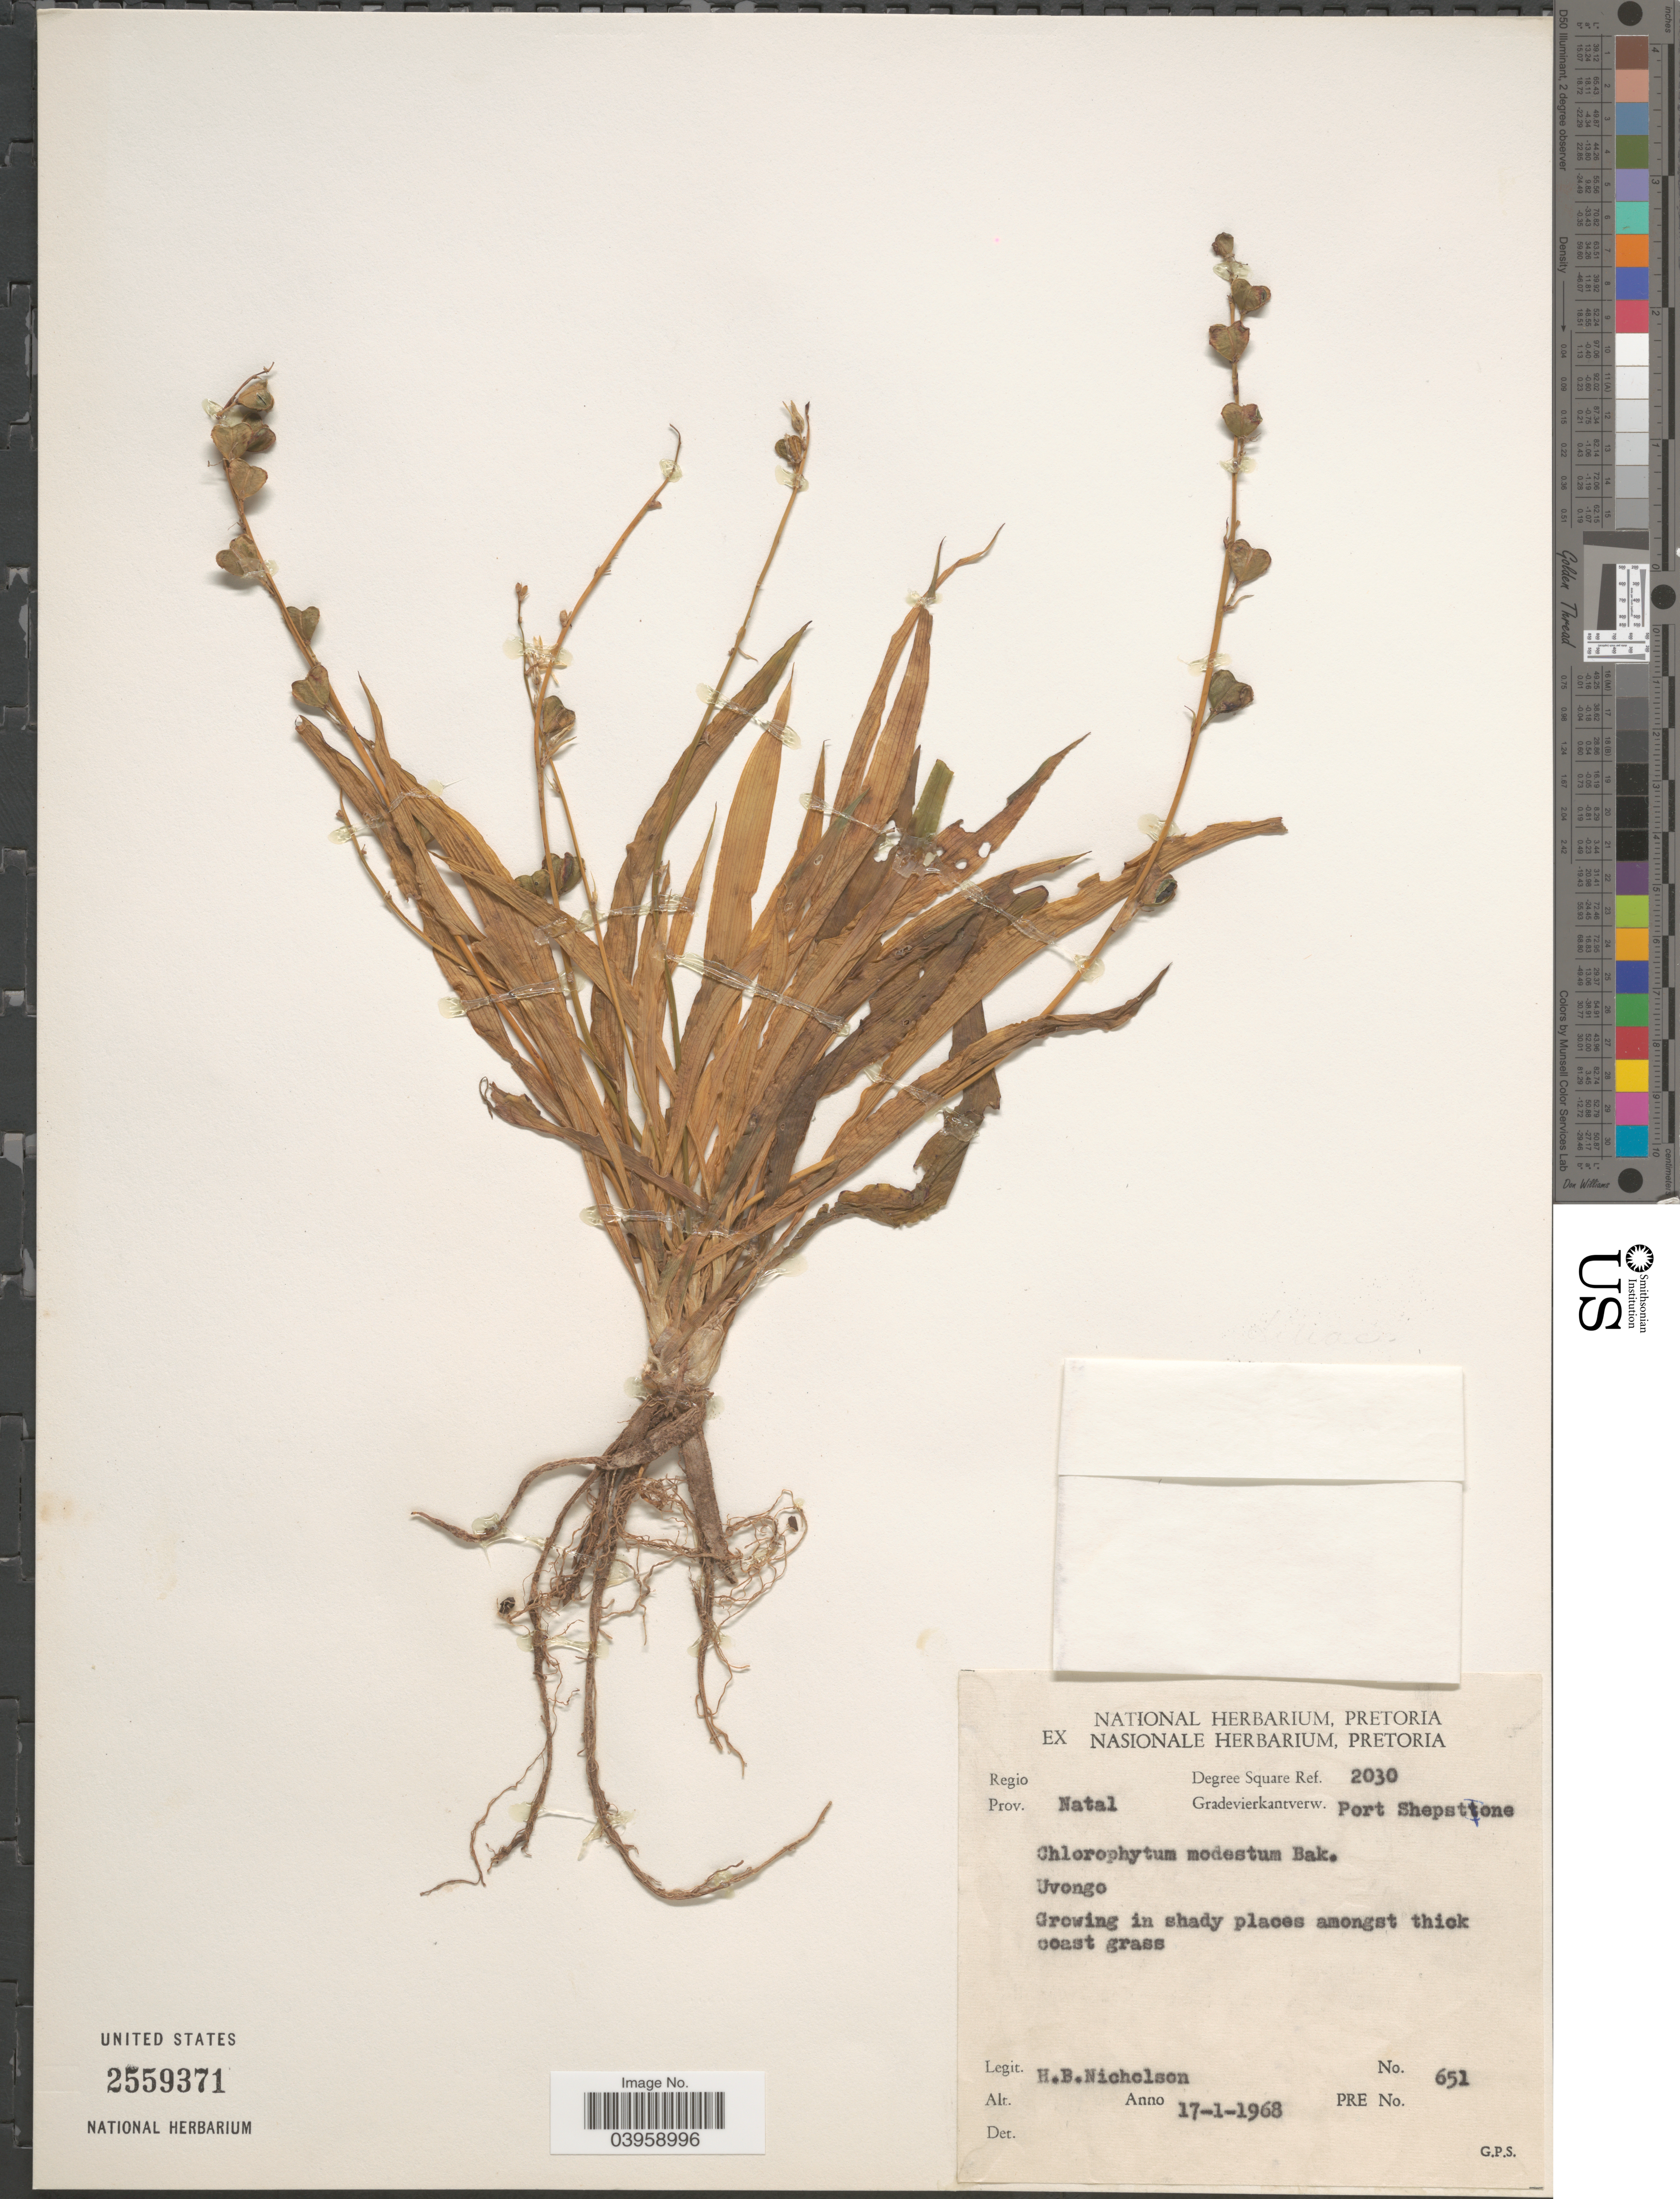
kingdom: Plantae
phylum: Tracheophyta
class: Liliopsida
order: Asparagales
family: Asparagaceae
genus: Chlorophytum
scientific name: Chlorophytum modestum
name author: Baker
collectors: H. Nicholson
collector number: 651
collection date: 1968-01-17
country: South Africa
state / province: KwaZulu-Natal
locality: Prov. Natal. Degree Square Ref. 2030. Gradevierkantverw. Port Shepstone. Uvongo.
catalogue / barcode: US 2559371